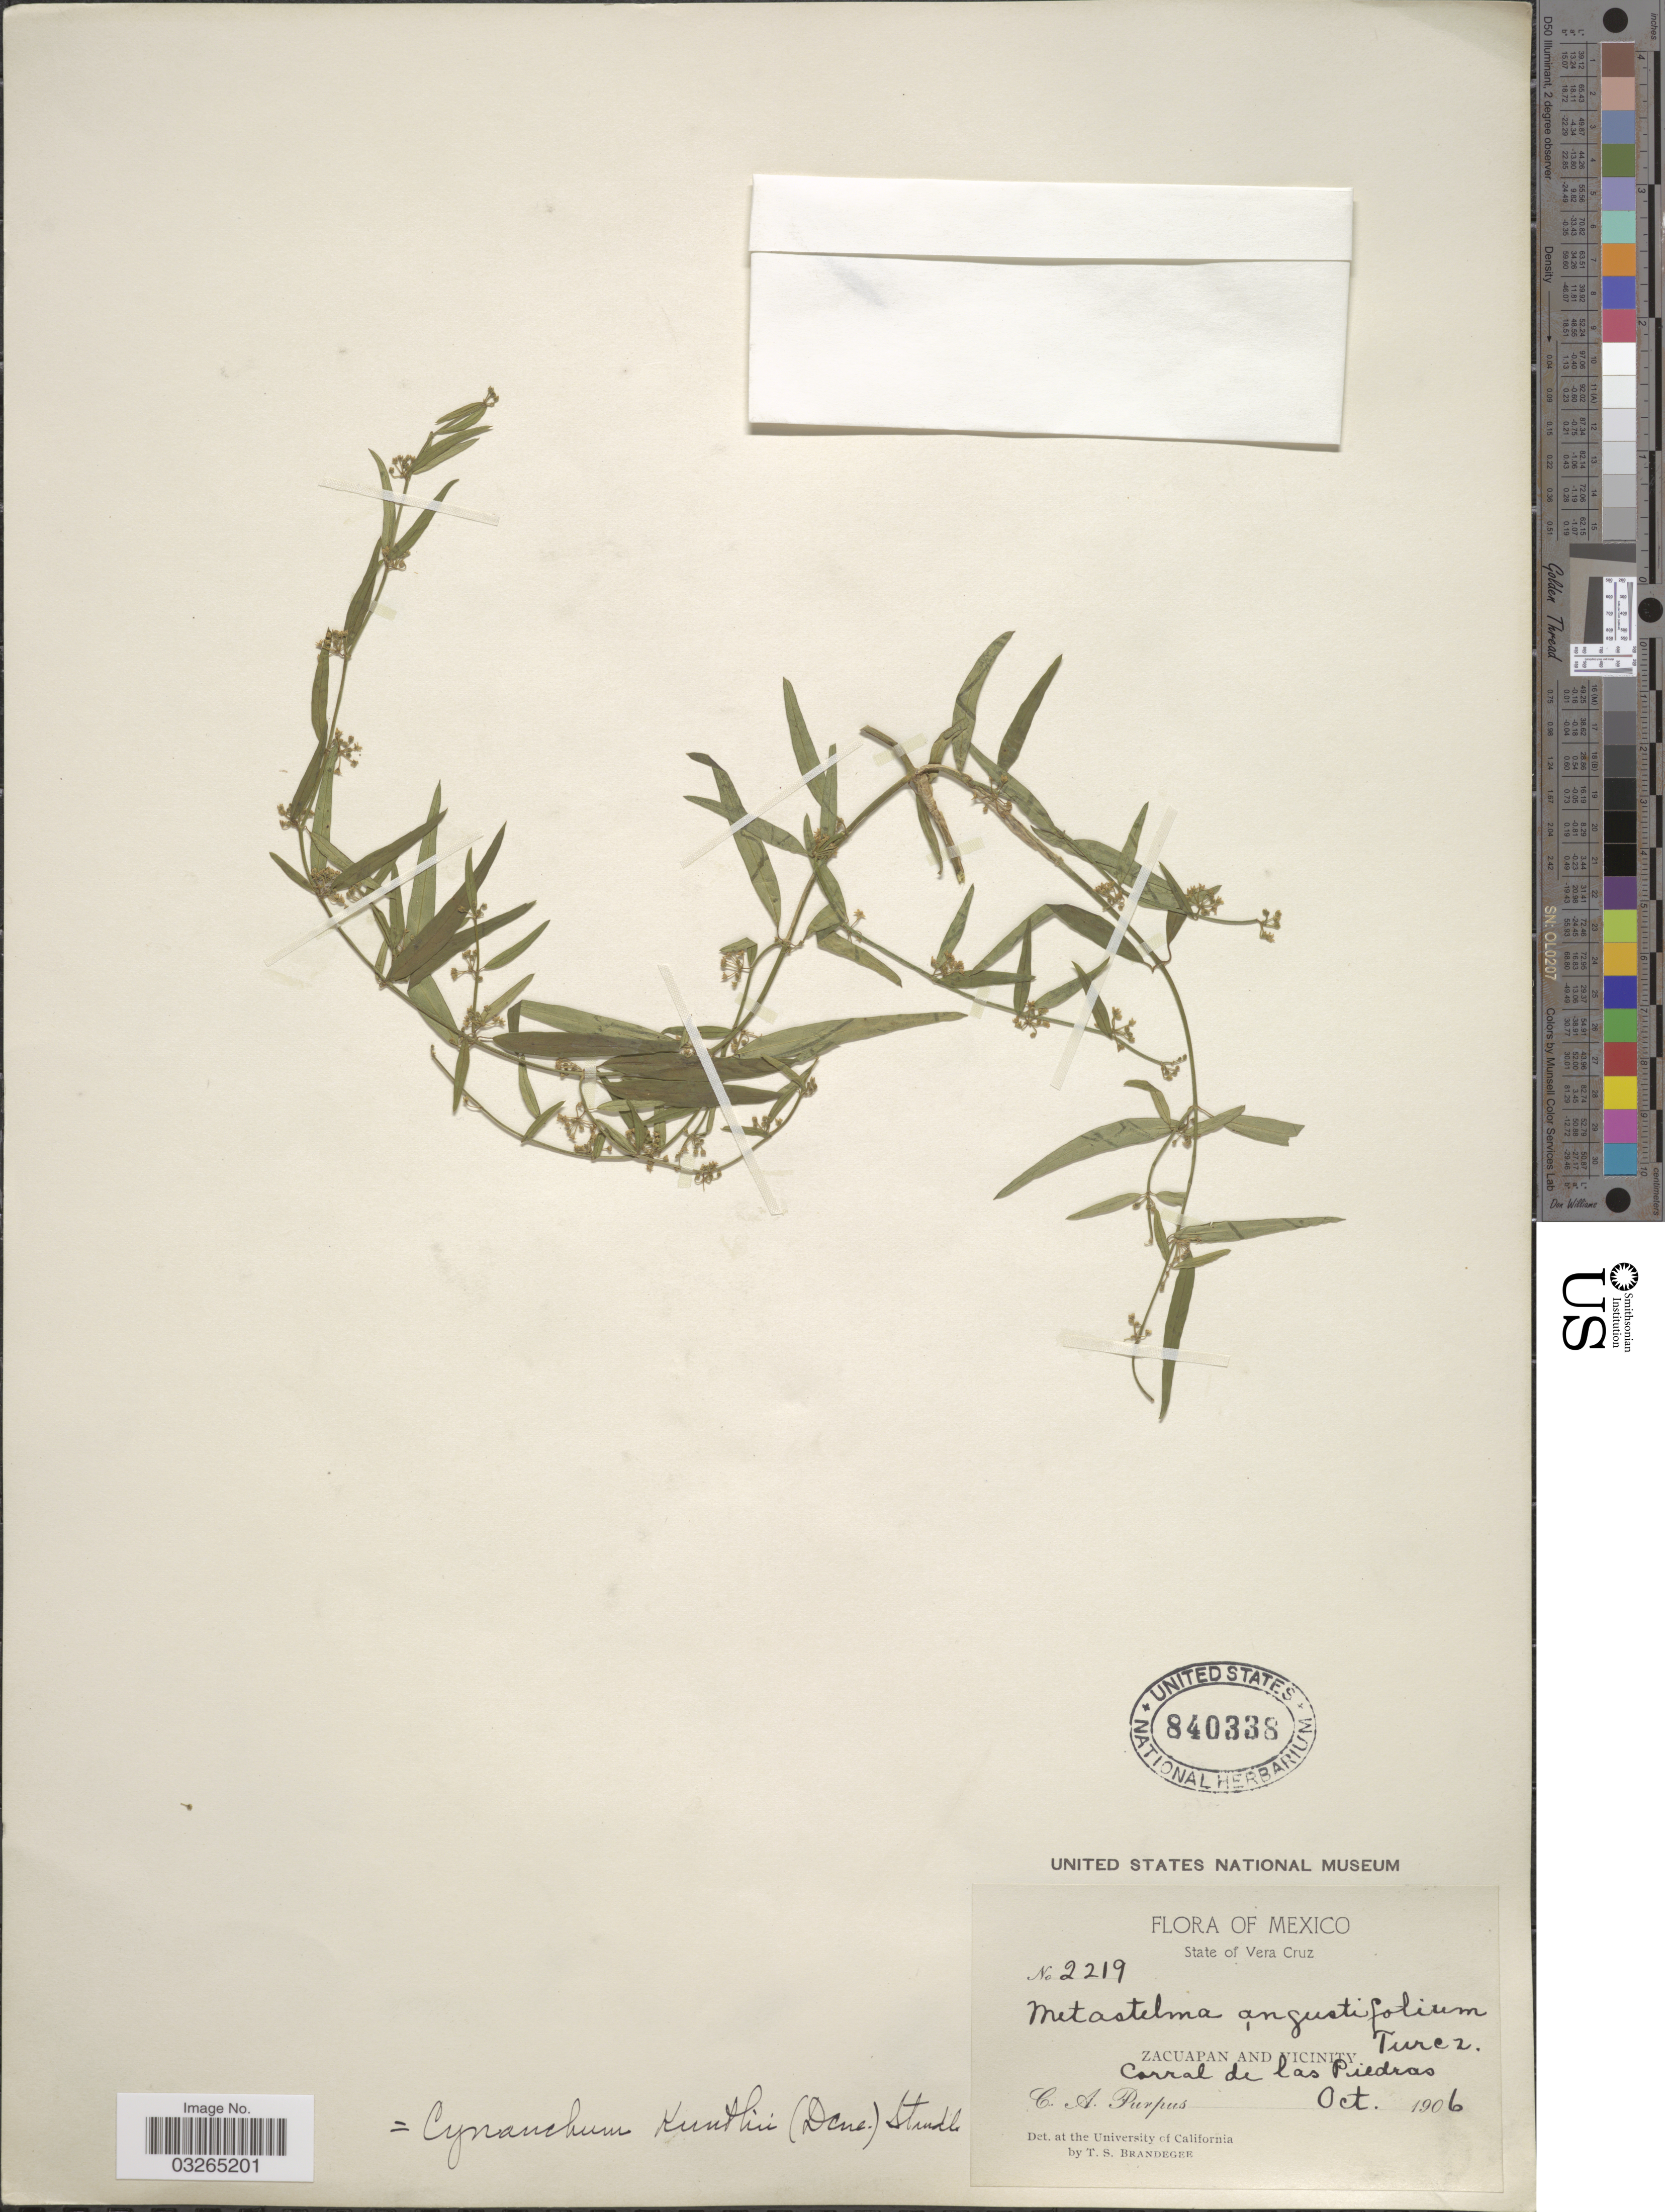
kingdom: Plantae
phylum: Tracheophyta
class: Magnoliopsida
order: Gentianales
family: Apocynaceae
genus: Orthosia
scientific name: Orthosia angustifolia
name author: (Turcz.) Liede & Meve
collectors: C. A. Purpus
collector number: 2219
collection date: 1906-10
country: Mexico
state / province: Veracruz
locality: Zacuapan and vicinity. Corral de las Piedras.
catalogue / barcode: US 840338